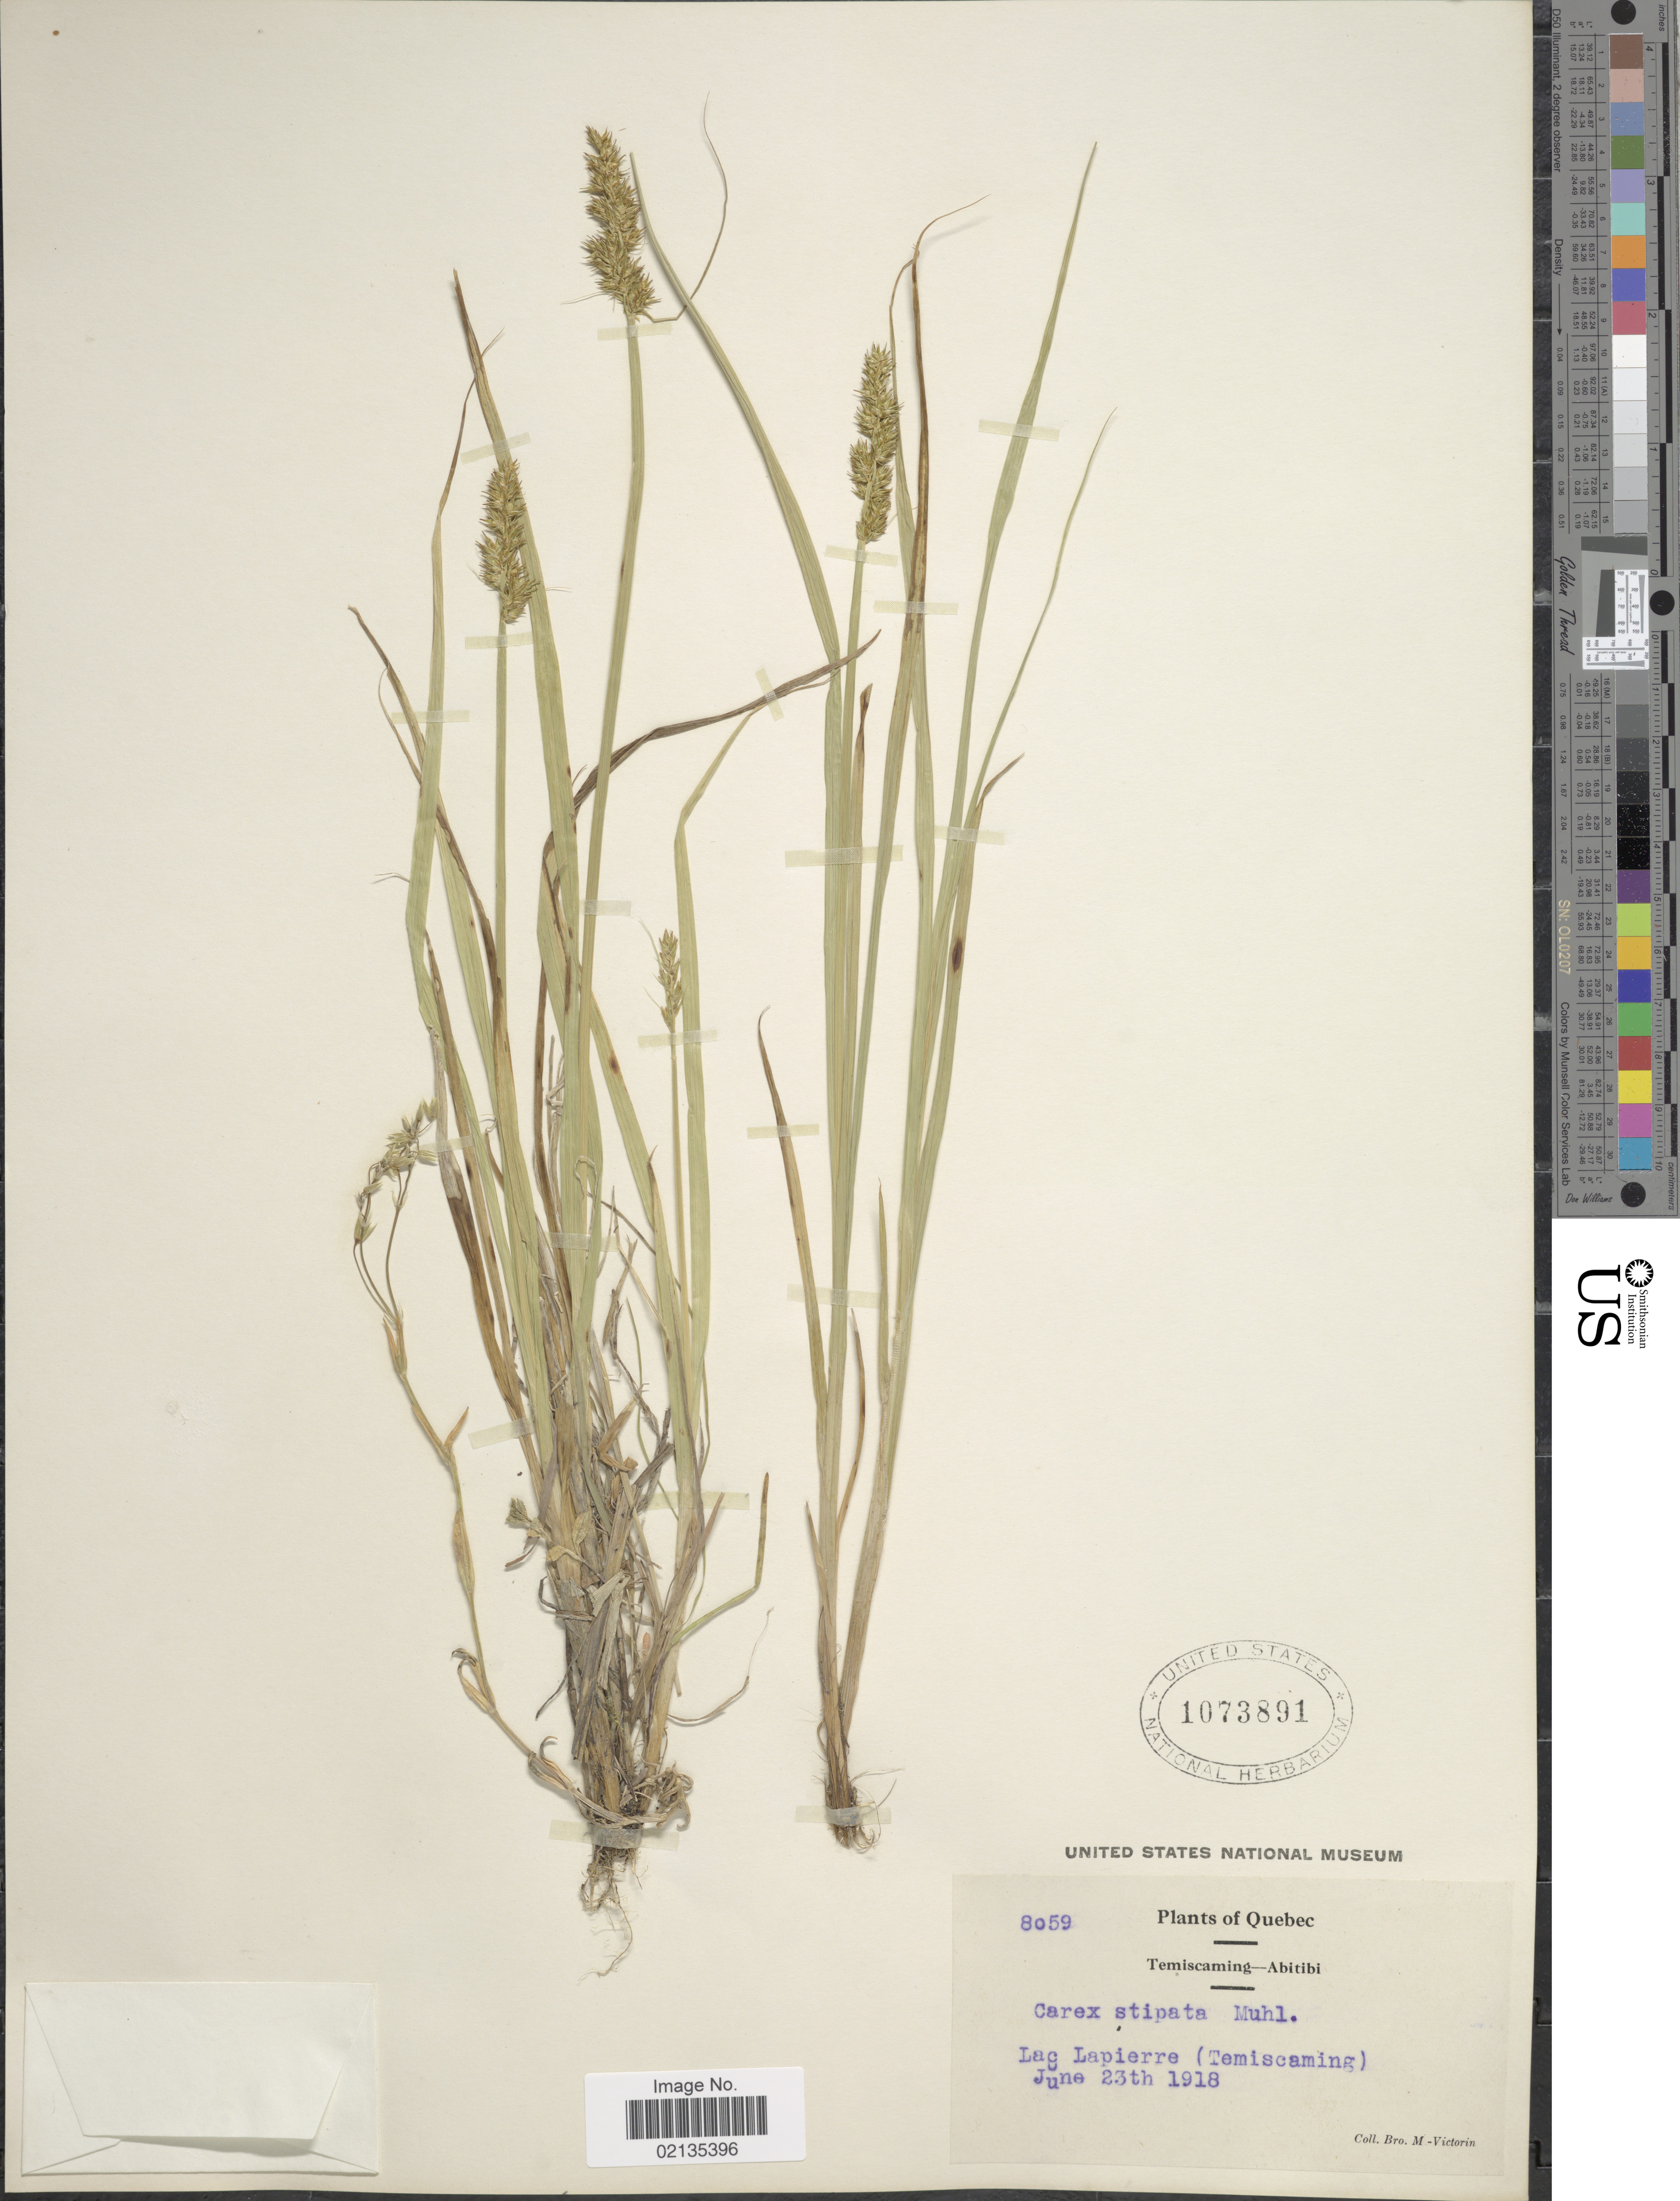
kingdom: Plantae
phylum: Tracheophyta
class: Liliopsida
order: Poales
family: Cyperaceae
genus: Carex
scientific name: Carex stipata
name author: Muhl. ex Willd.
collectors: Fr. Marie-Victorin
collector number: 8059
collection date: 1918-06-23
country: Canada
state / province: Quebec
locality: Temiscaming-Abitibi, Lac Lapierre (Temiscaming)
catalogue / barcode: US 1073891